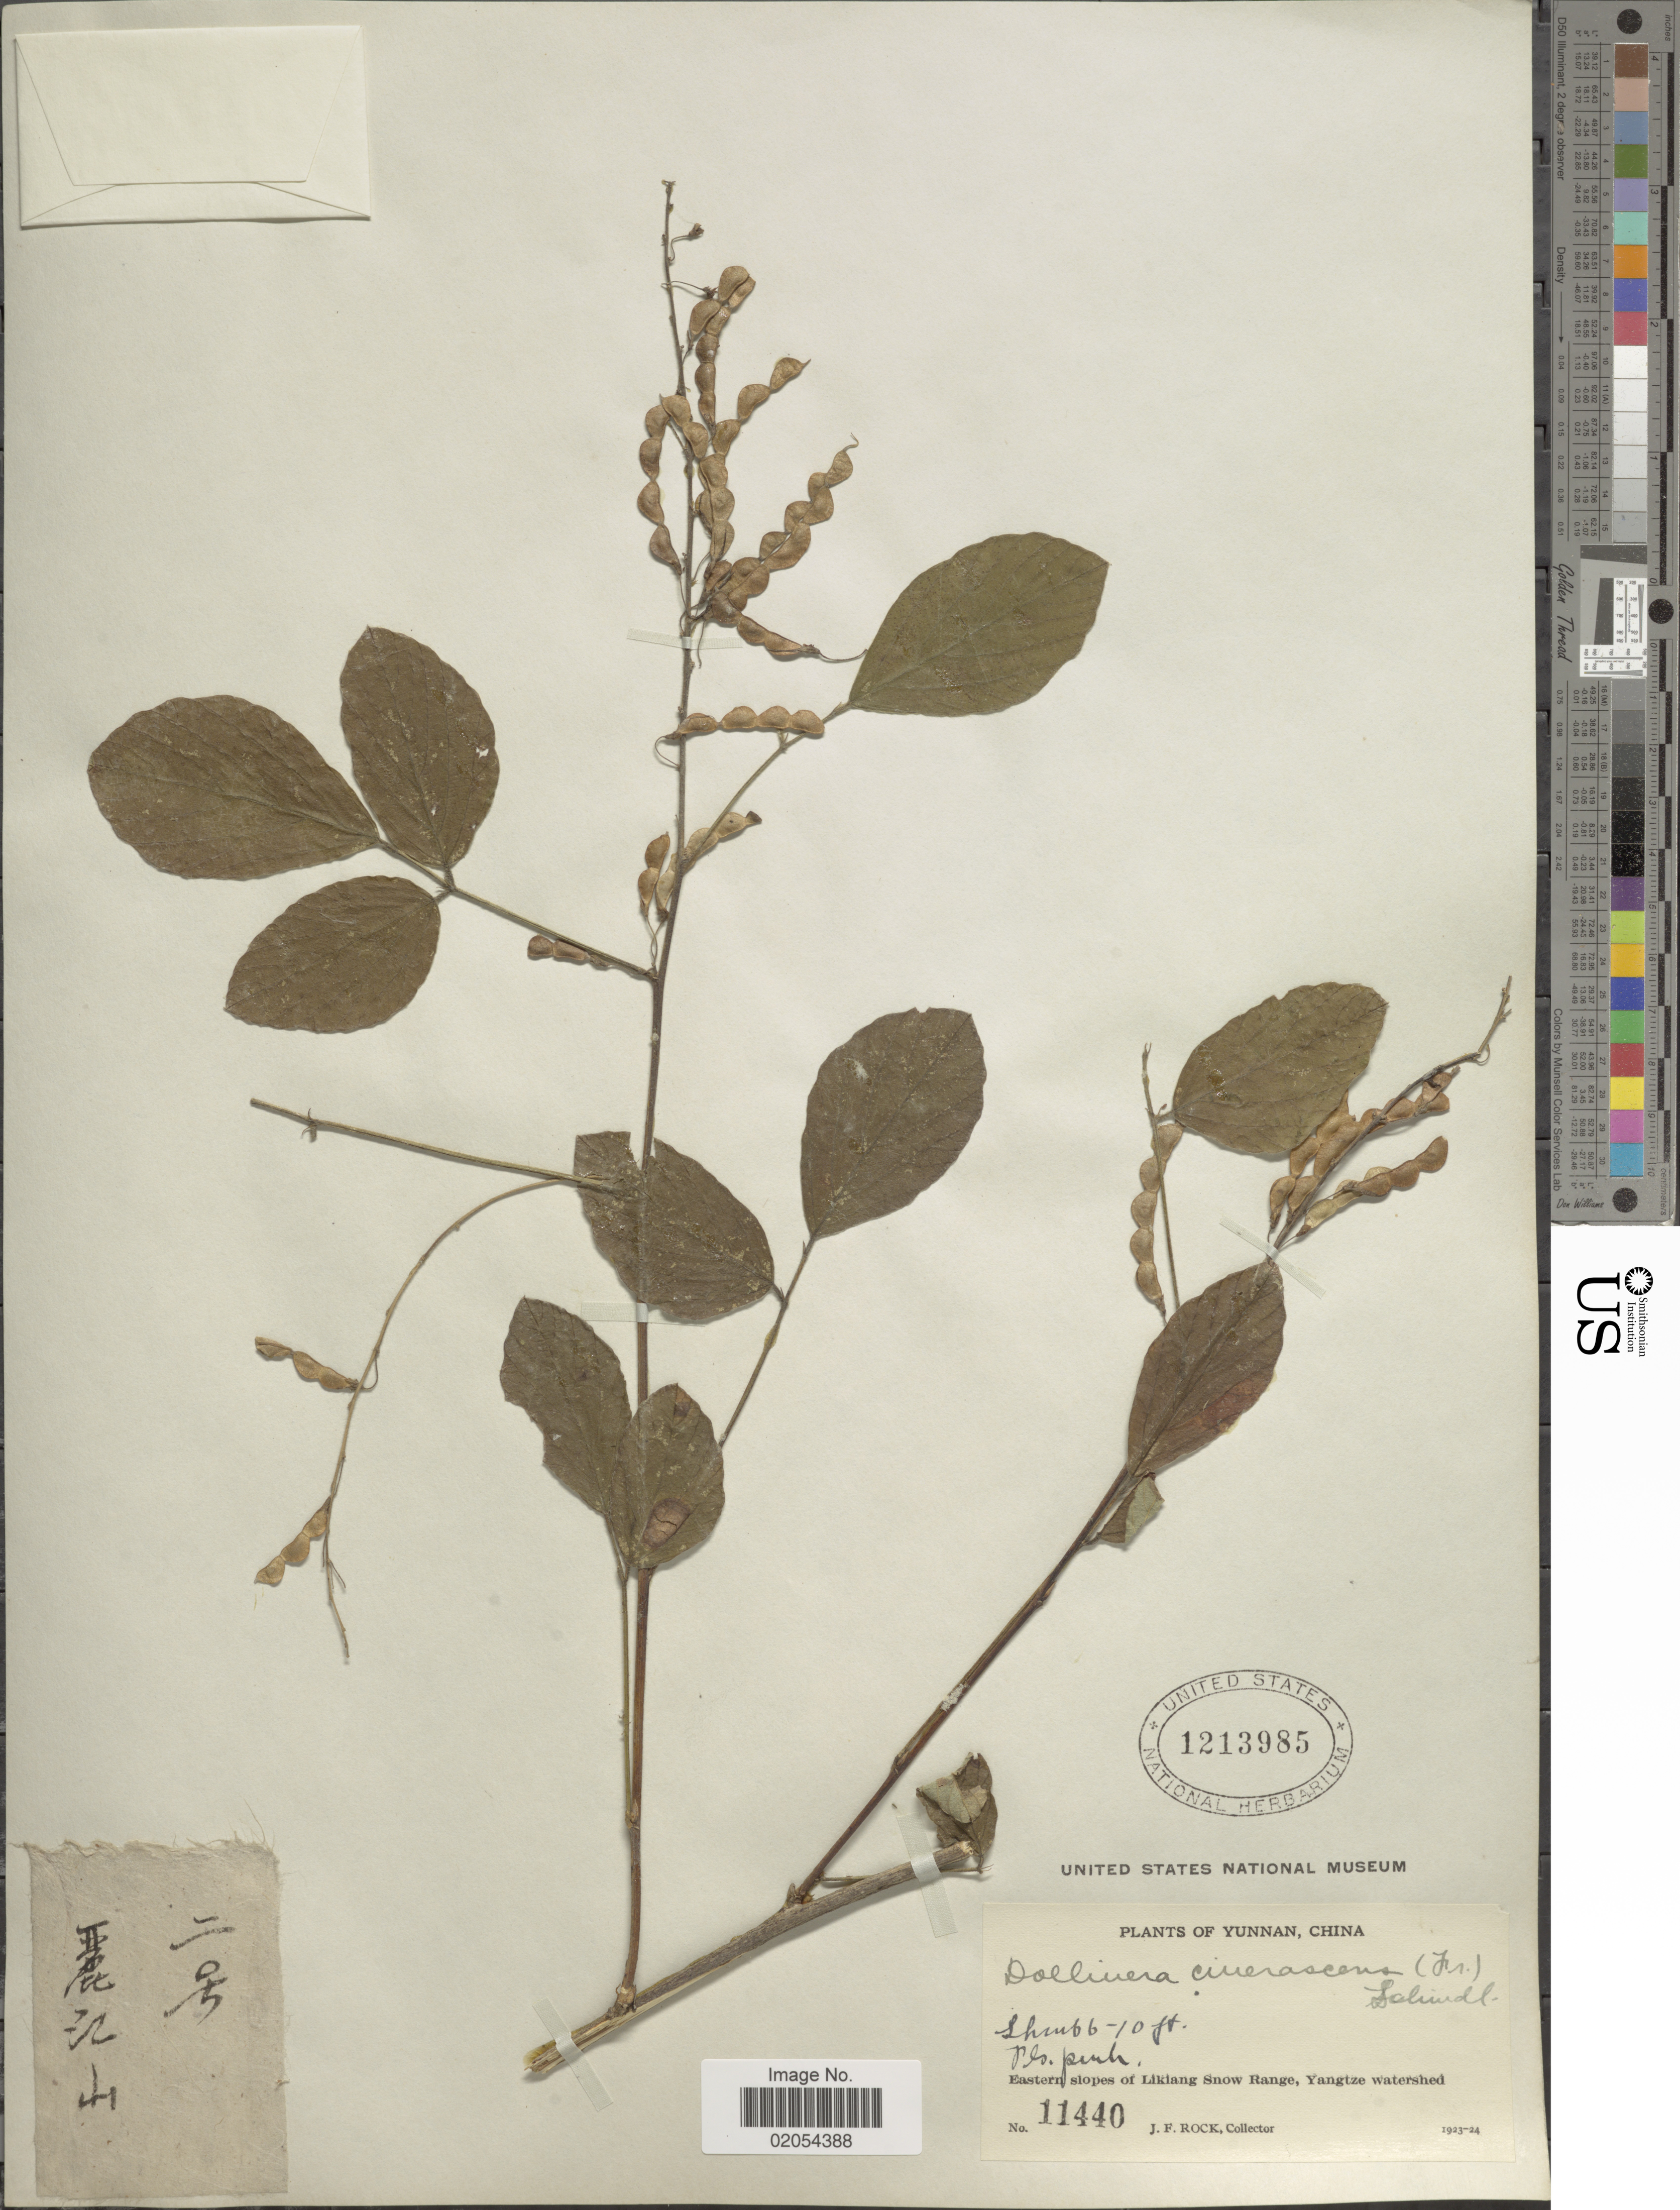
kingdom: Plantae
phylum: Tracheophyta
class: Magnoliopsida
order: Fabales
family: Fabaceae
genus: Desmodium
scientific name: Desmodium cinerascens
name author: A. Gray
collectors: J. Rock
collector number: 11440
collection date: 1923/1924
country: China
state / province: Yunnan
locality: Eastern slopes of Likiang Snow Range, Yangtze watershed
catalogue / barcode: US 1213985